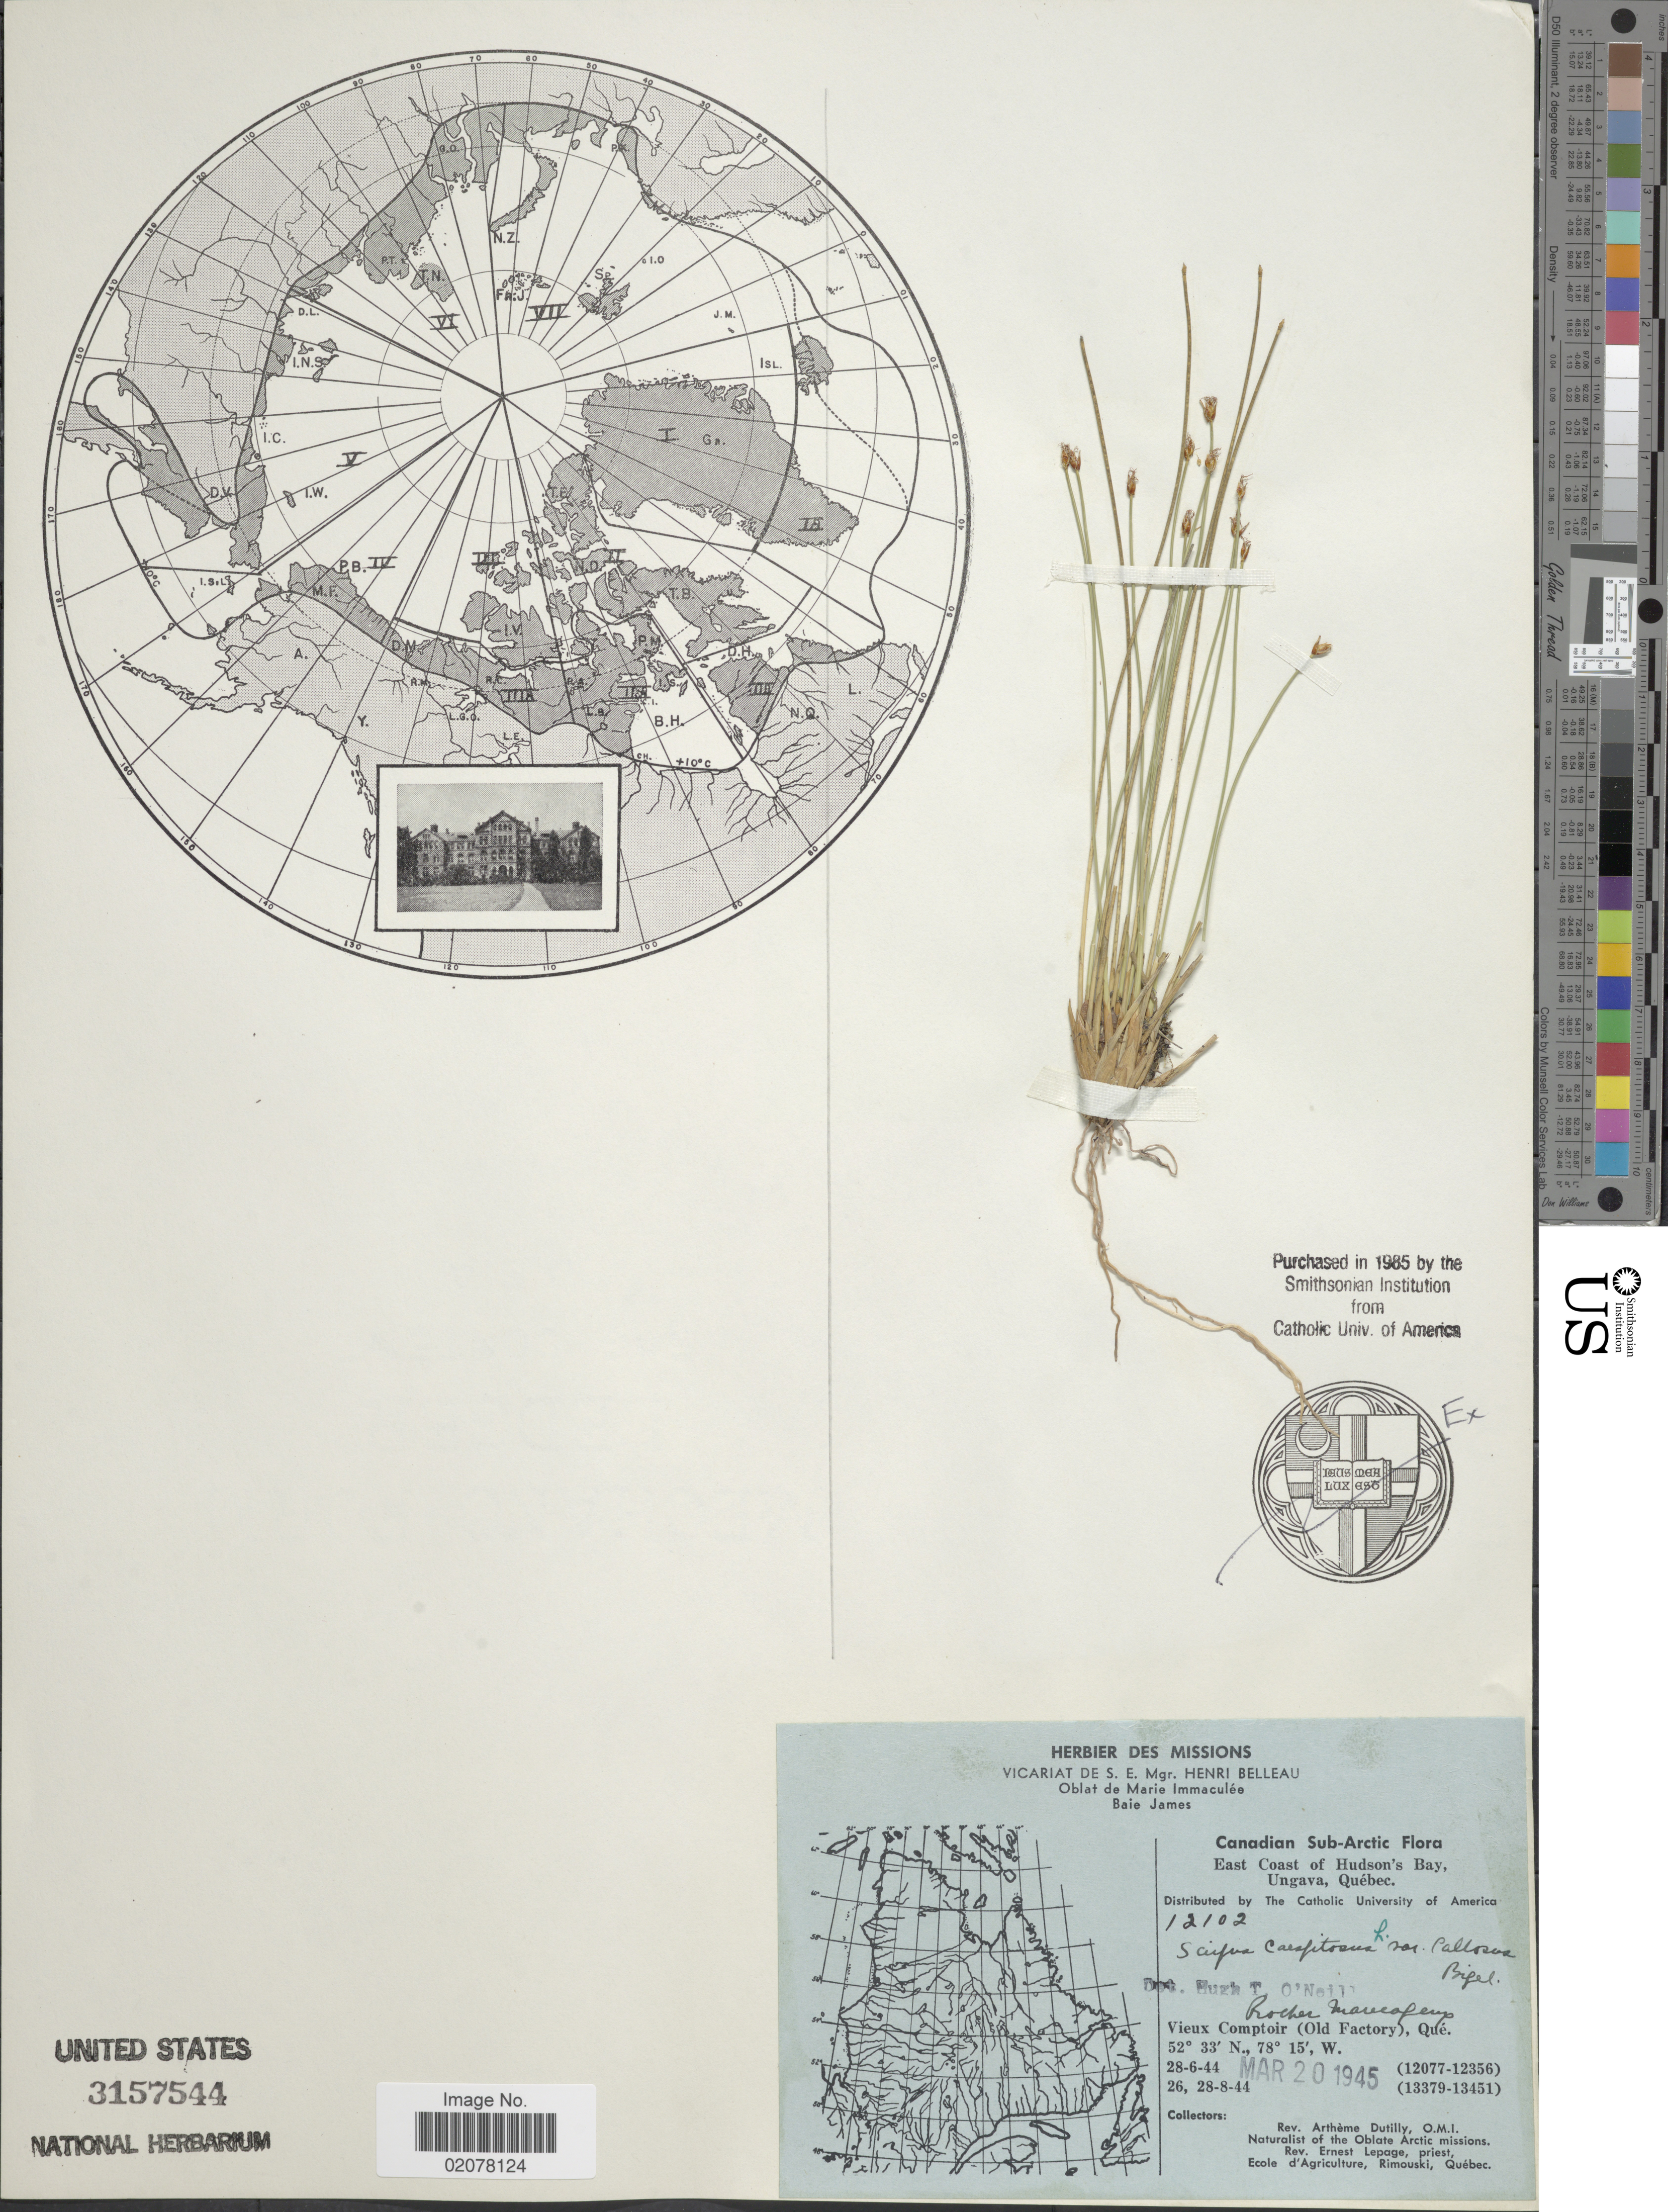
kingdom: Plantae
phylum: Tracheophyta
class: Liliopsida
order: Poales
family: Cyperaceae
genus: Trichophorum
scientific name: Trichophorum cespitosum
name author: (L.) Hartm.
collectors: A. Dutilly & E. Lepage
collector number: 12102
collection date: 1945-03-20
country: Canada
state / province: Quebec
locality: Canadian Sub-Arctic. East Coast of Hudson's Bay, Ungava, Québec. Vieux Comptoir (Old Factory), Qué.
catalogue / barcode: US 3157544